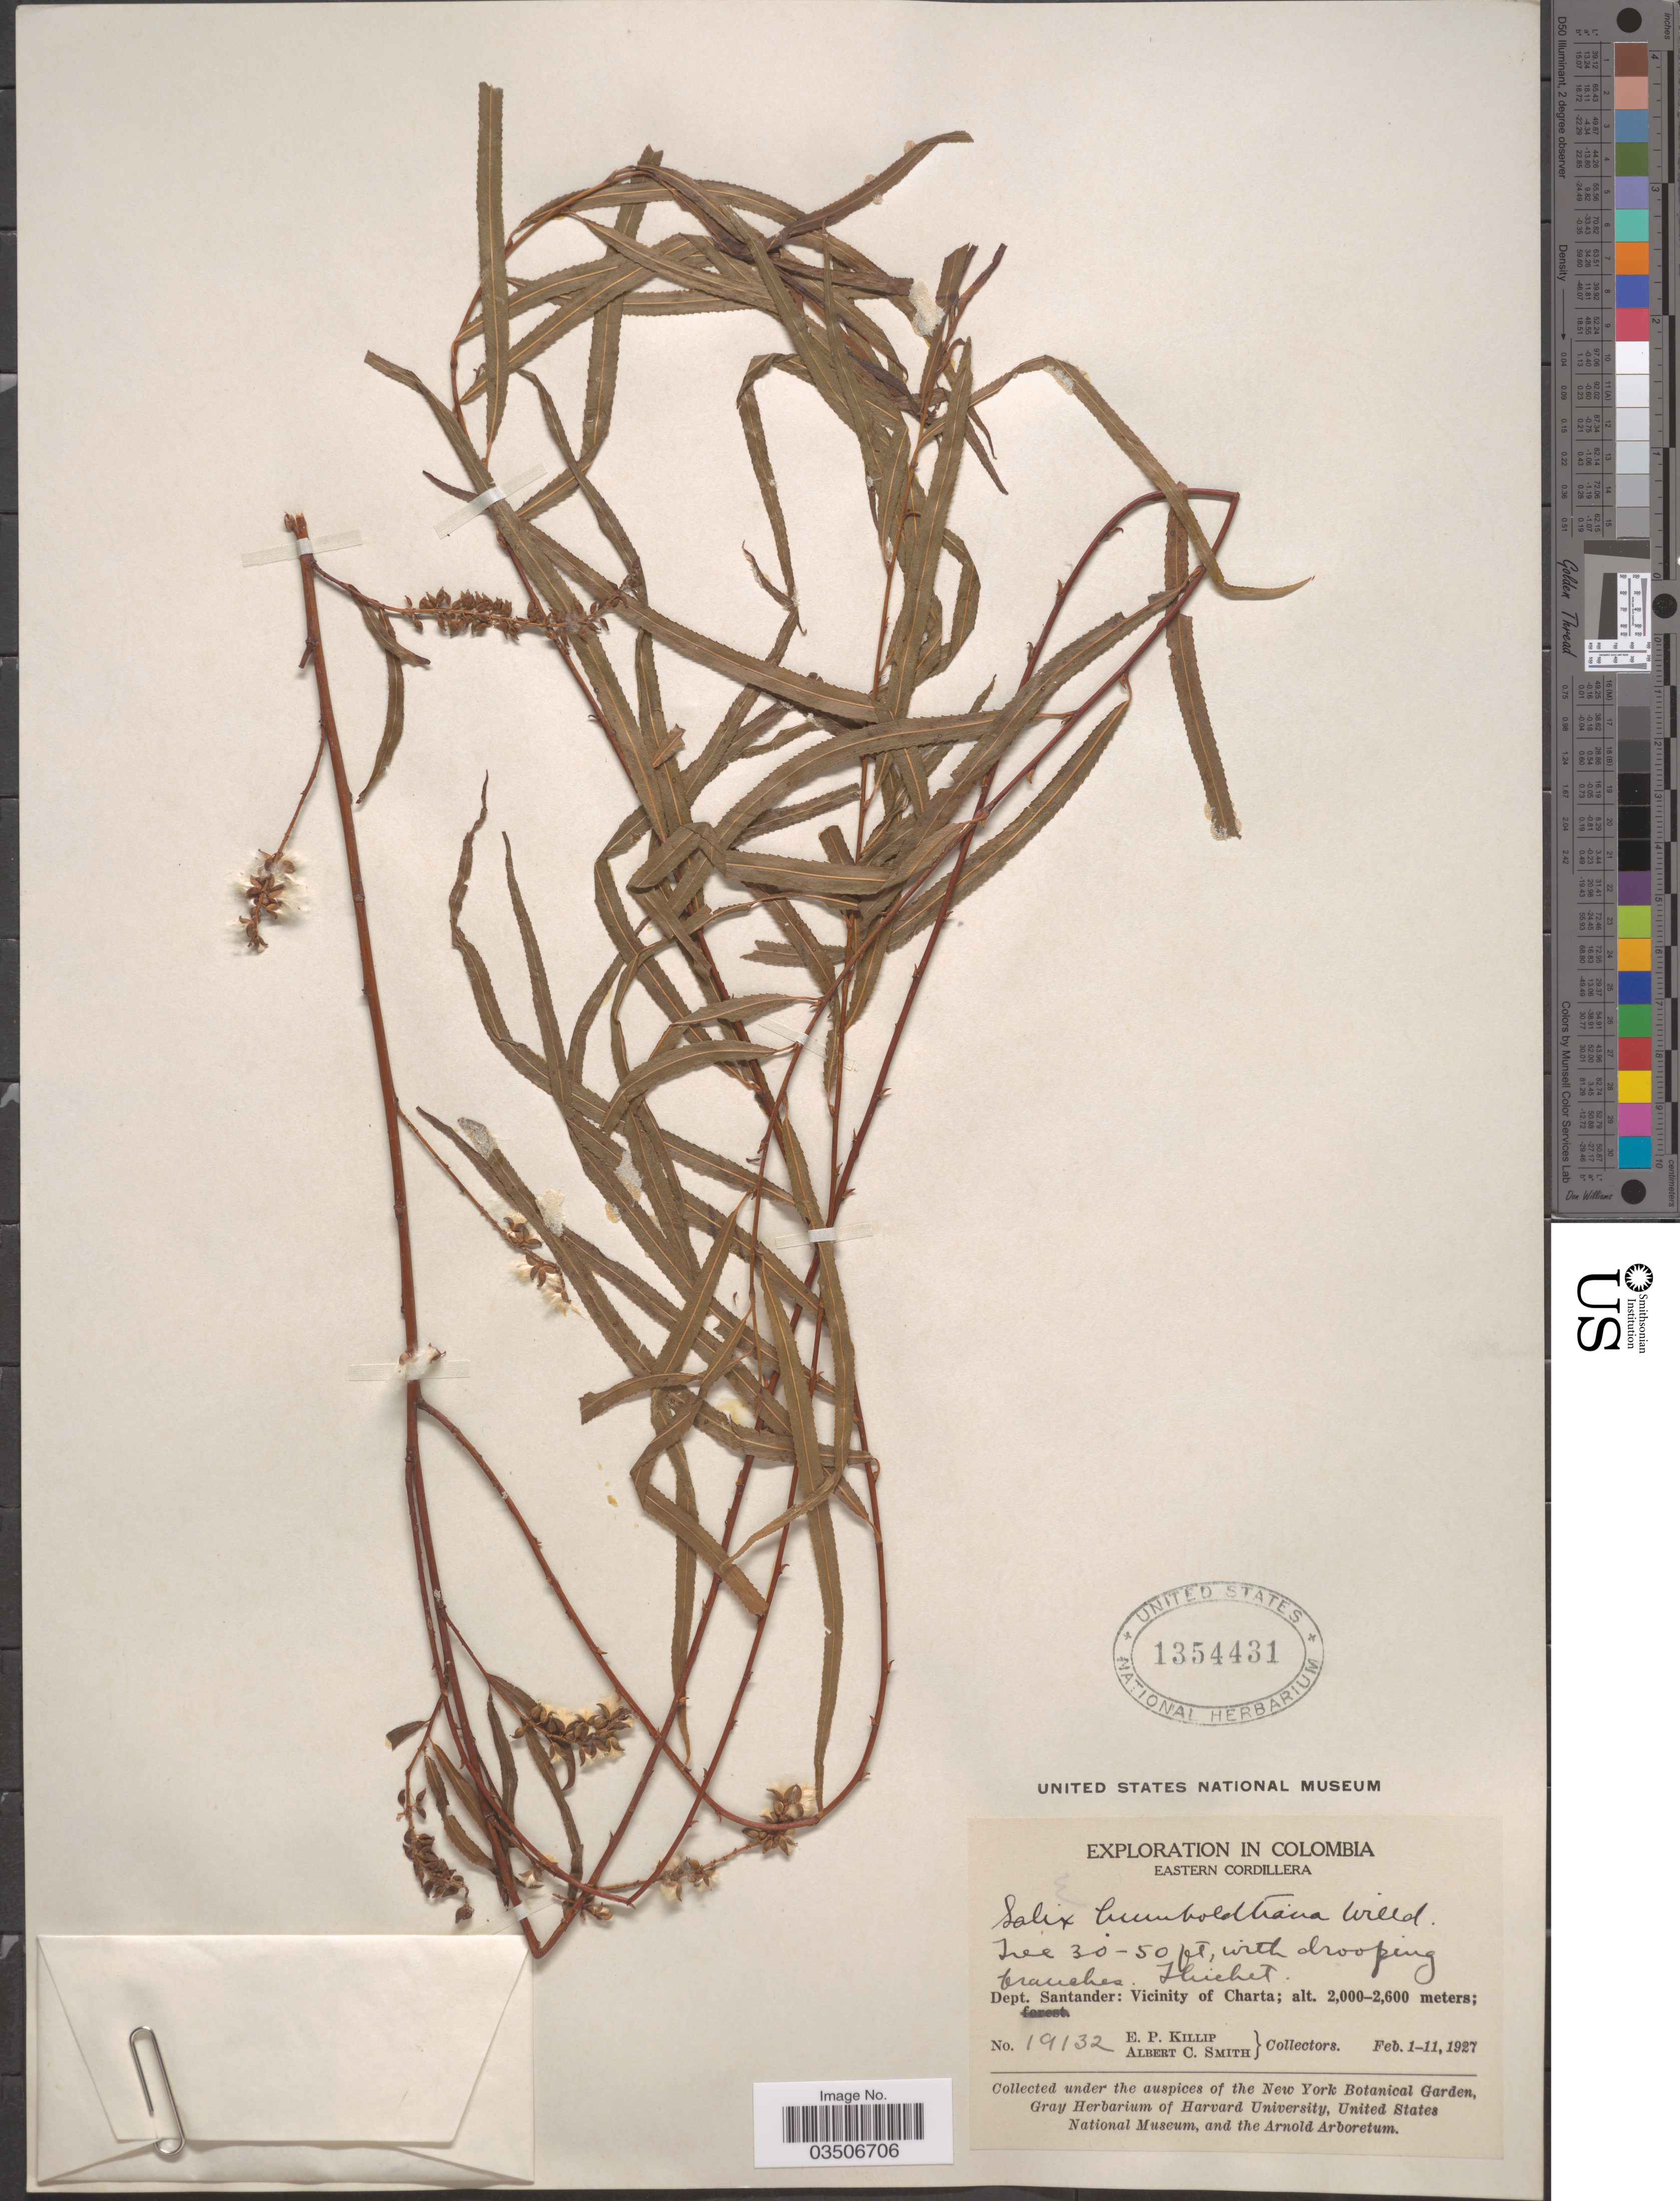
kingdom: Plantae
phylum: Tracheophyta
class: Magnoliopsida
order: Malpighiales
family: Salicaceae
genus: Salix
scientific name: Salix humboldtiana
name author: Willd.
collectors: E. P. Killip & A. C. Smith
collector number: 19132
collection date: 1927-02-01/1927-02-11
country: Colombia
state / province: Santander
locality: Eastern Cordillera. Dept. Santander: Vicinity of Charta.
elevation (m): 2000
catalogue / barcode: US 1354431